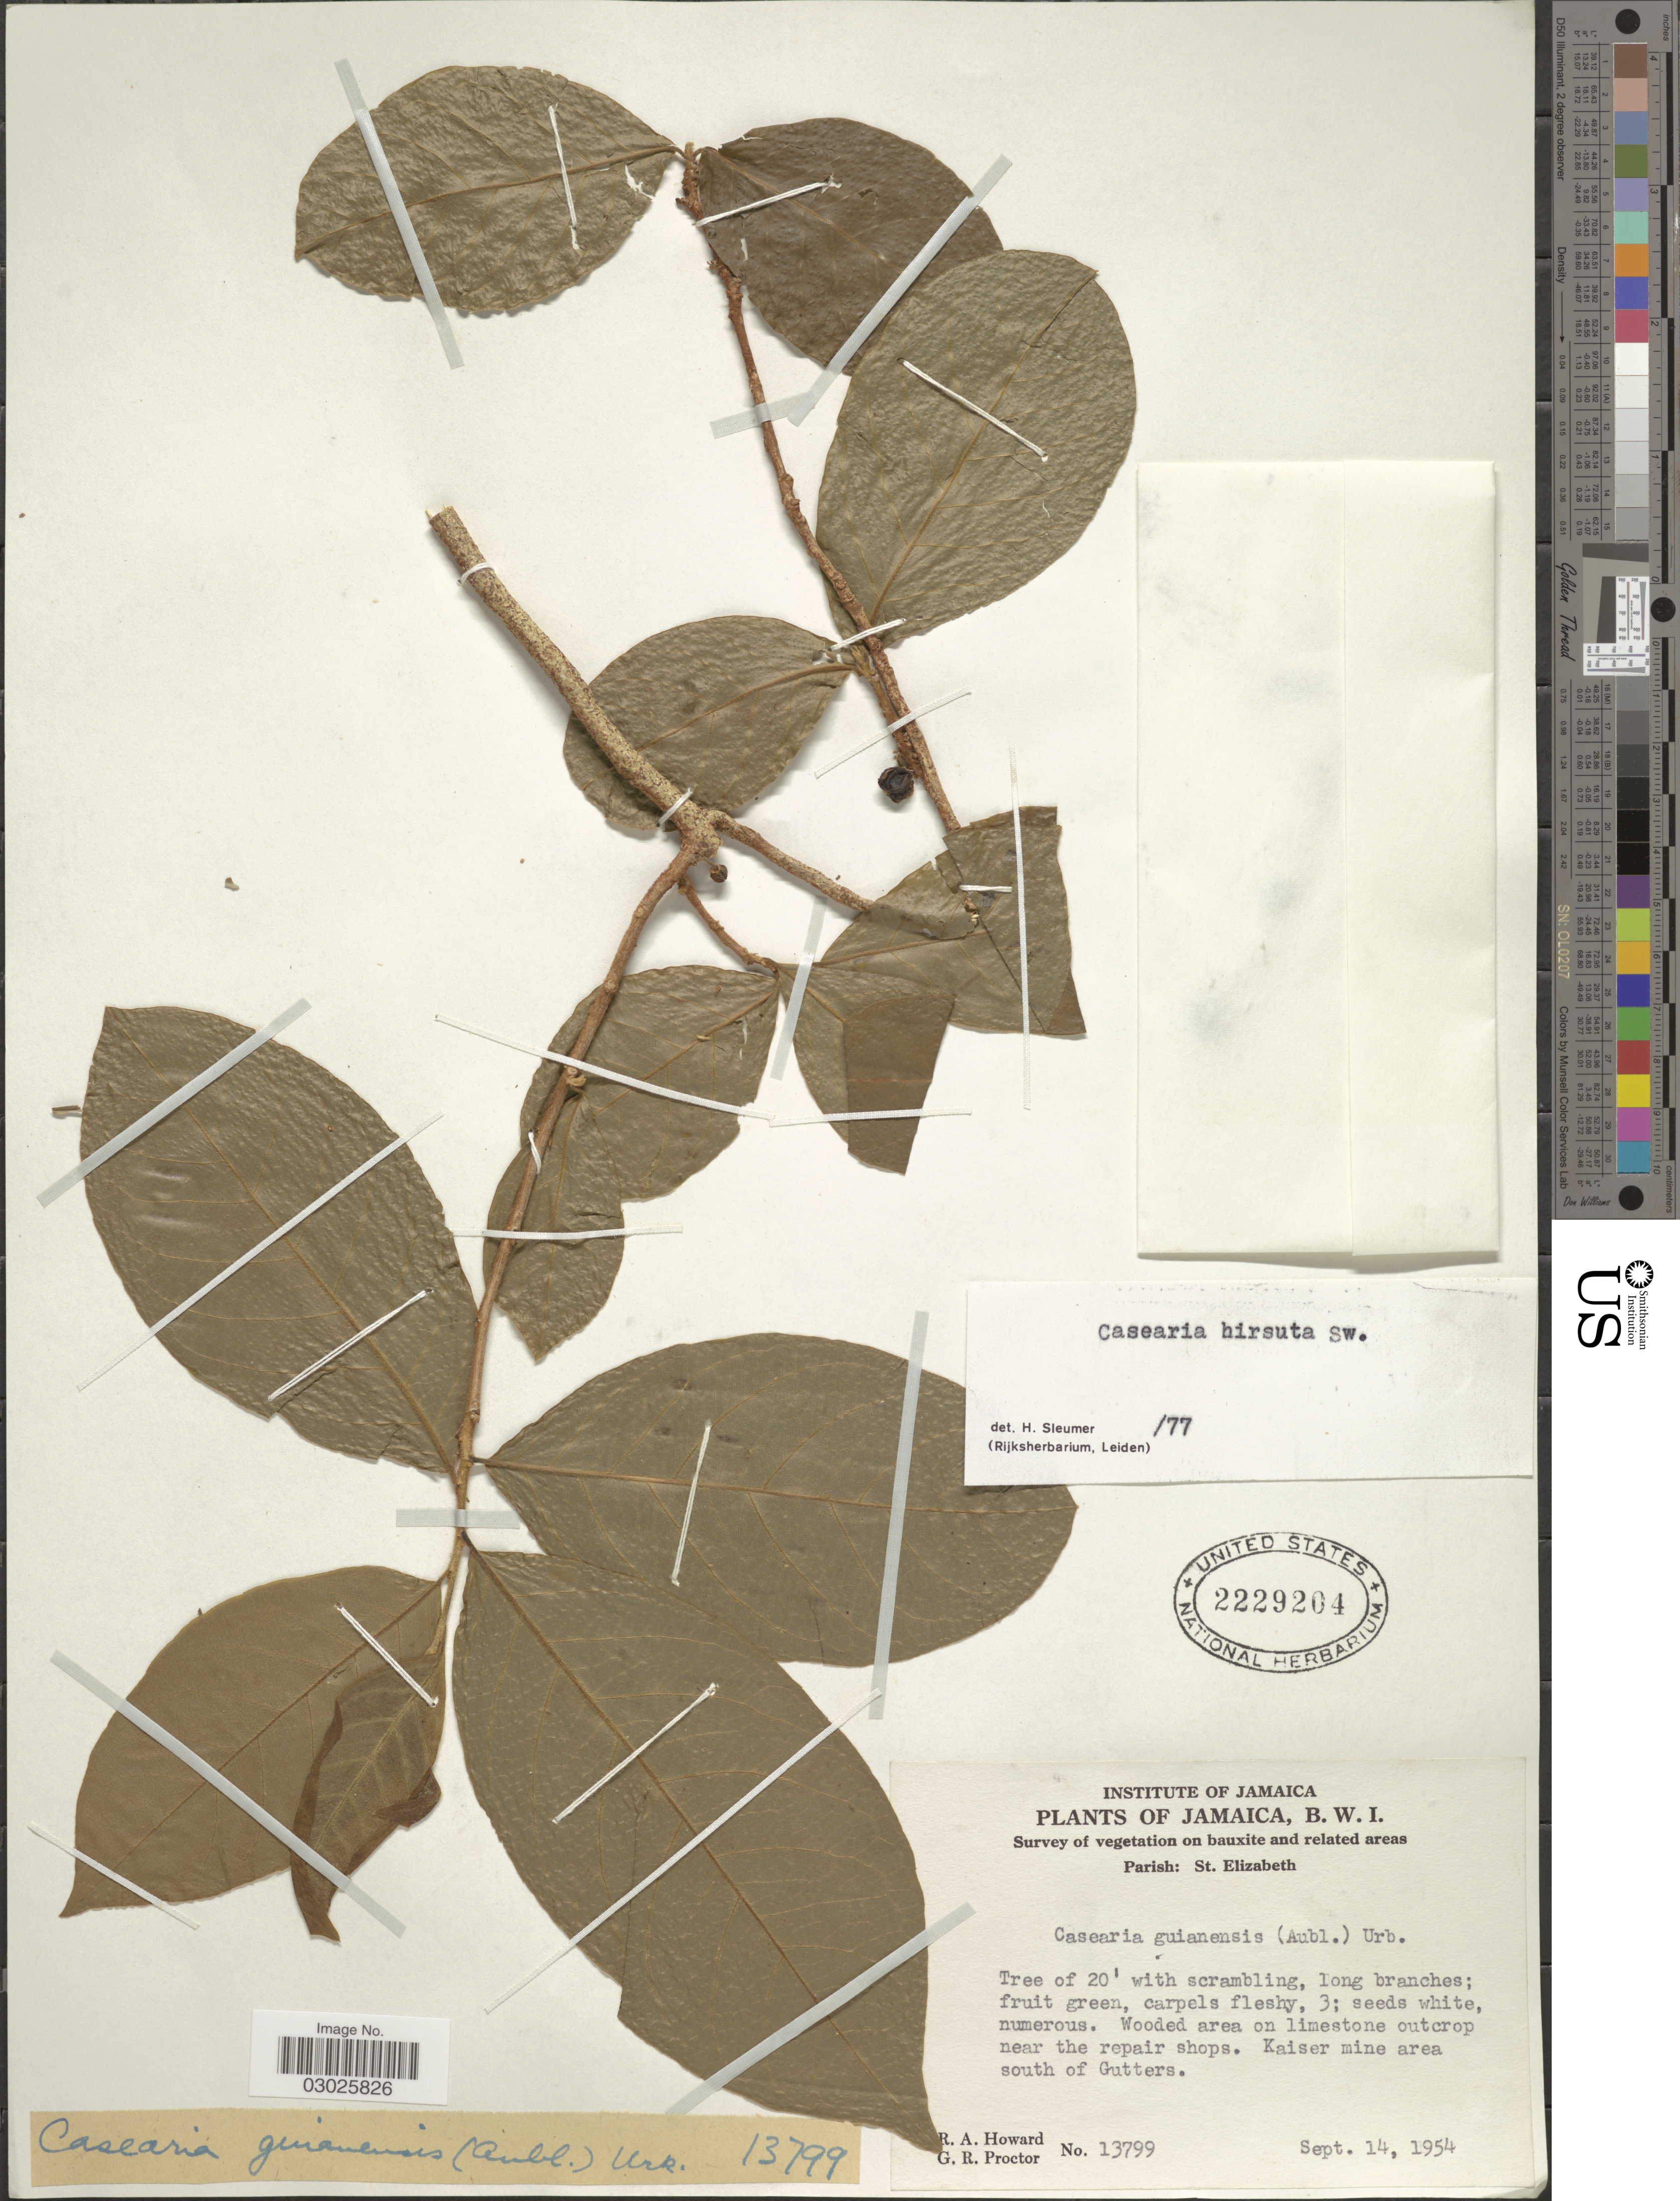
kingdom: Plantae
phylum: Tracheophyta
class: Magnoliopsida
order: Malpighiales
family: Salicaceae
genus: Casearia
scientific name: Casearia hirsuta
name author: Sw.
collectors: R. A. Howard & G. Proctor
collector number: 13799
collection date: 1954-09-14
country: Jamaica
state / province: Saint Elizabeth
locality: B. W. I., Parish: St. Elizabeth. Kaiser mine area south of Gutters.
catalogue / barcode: US 2229204